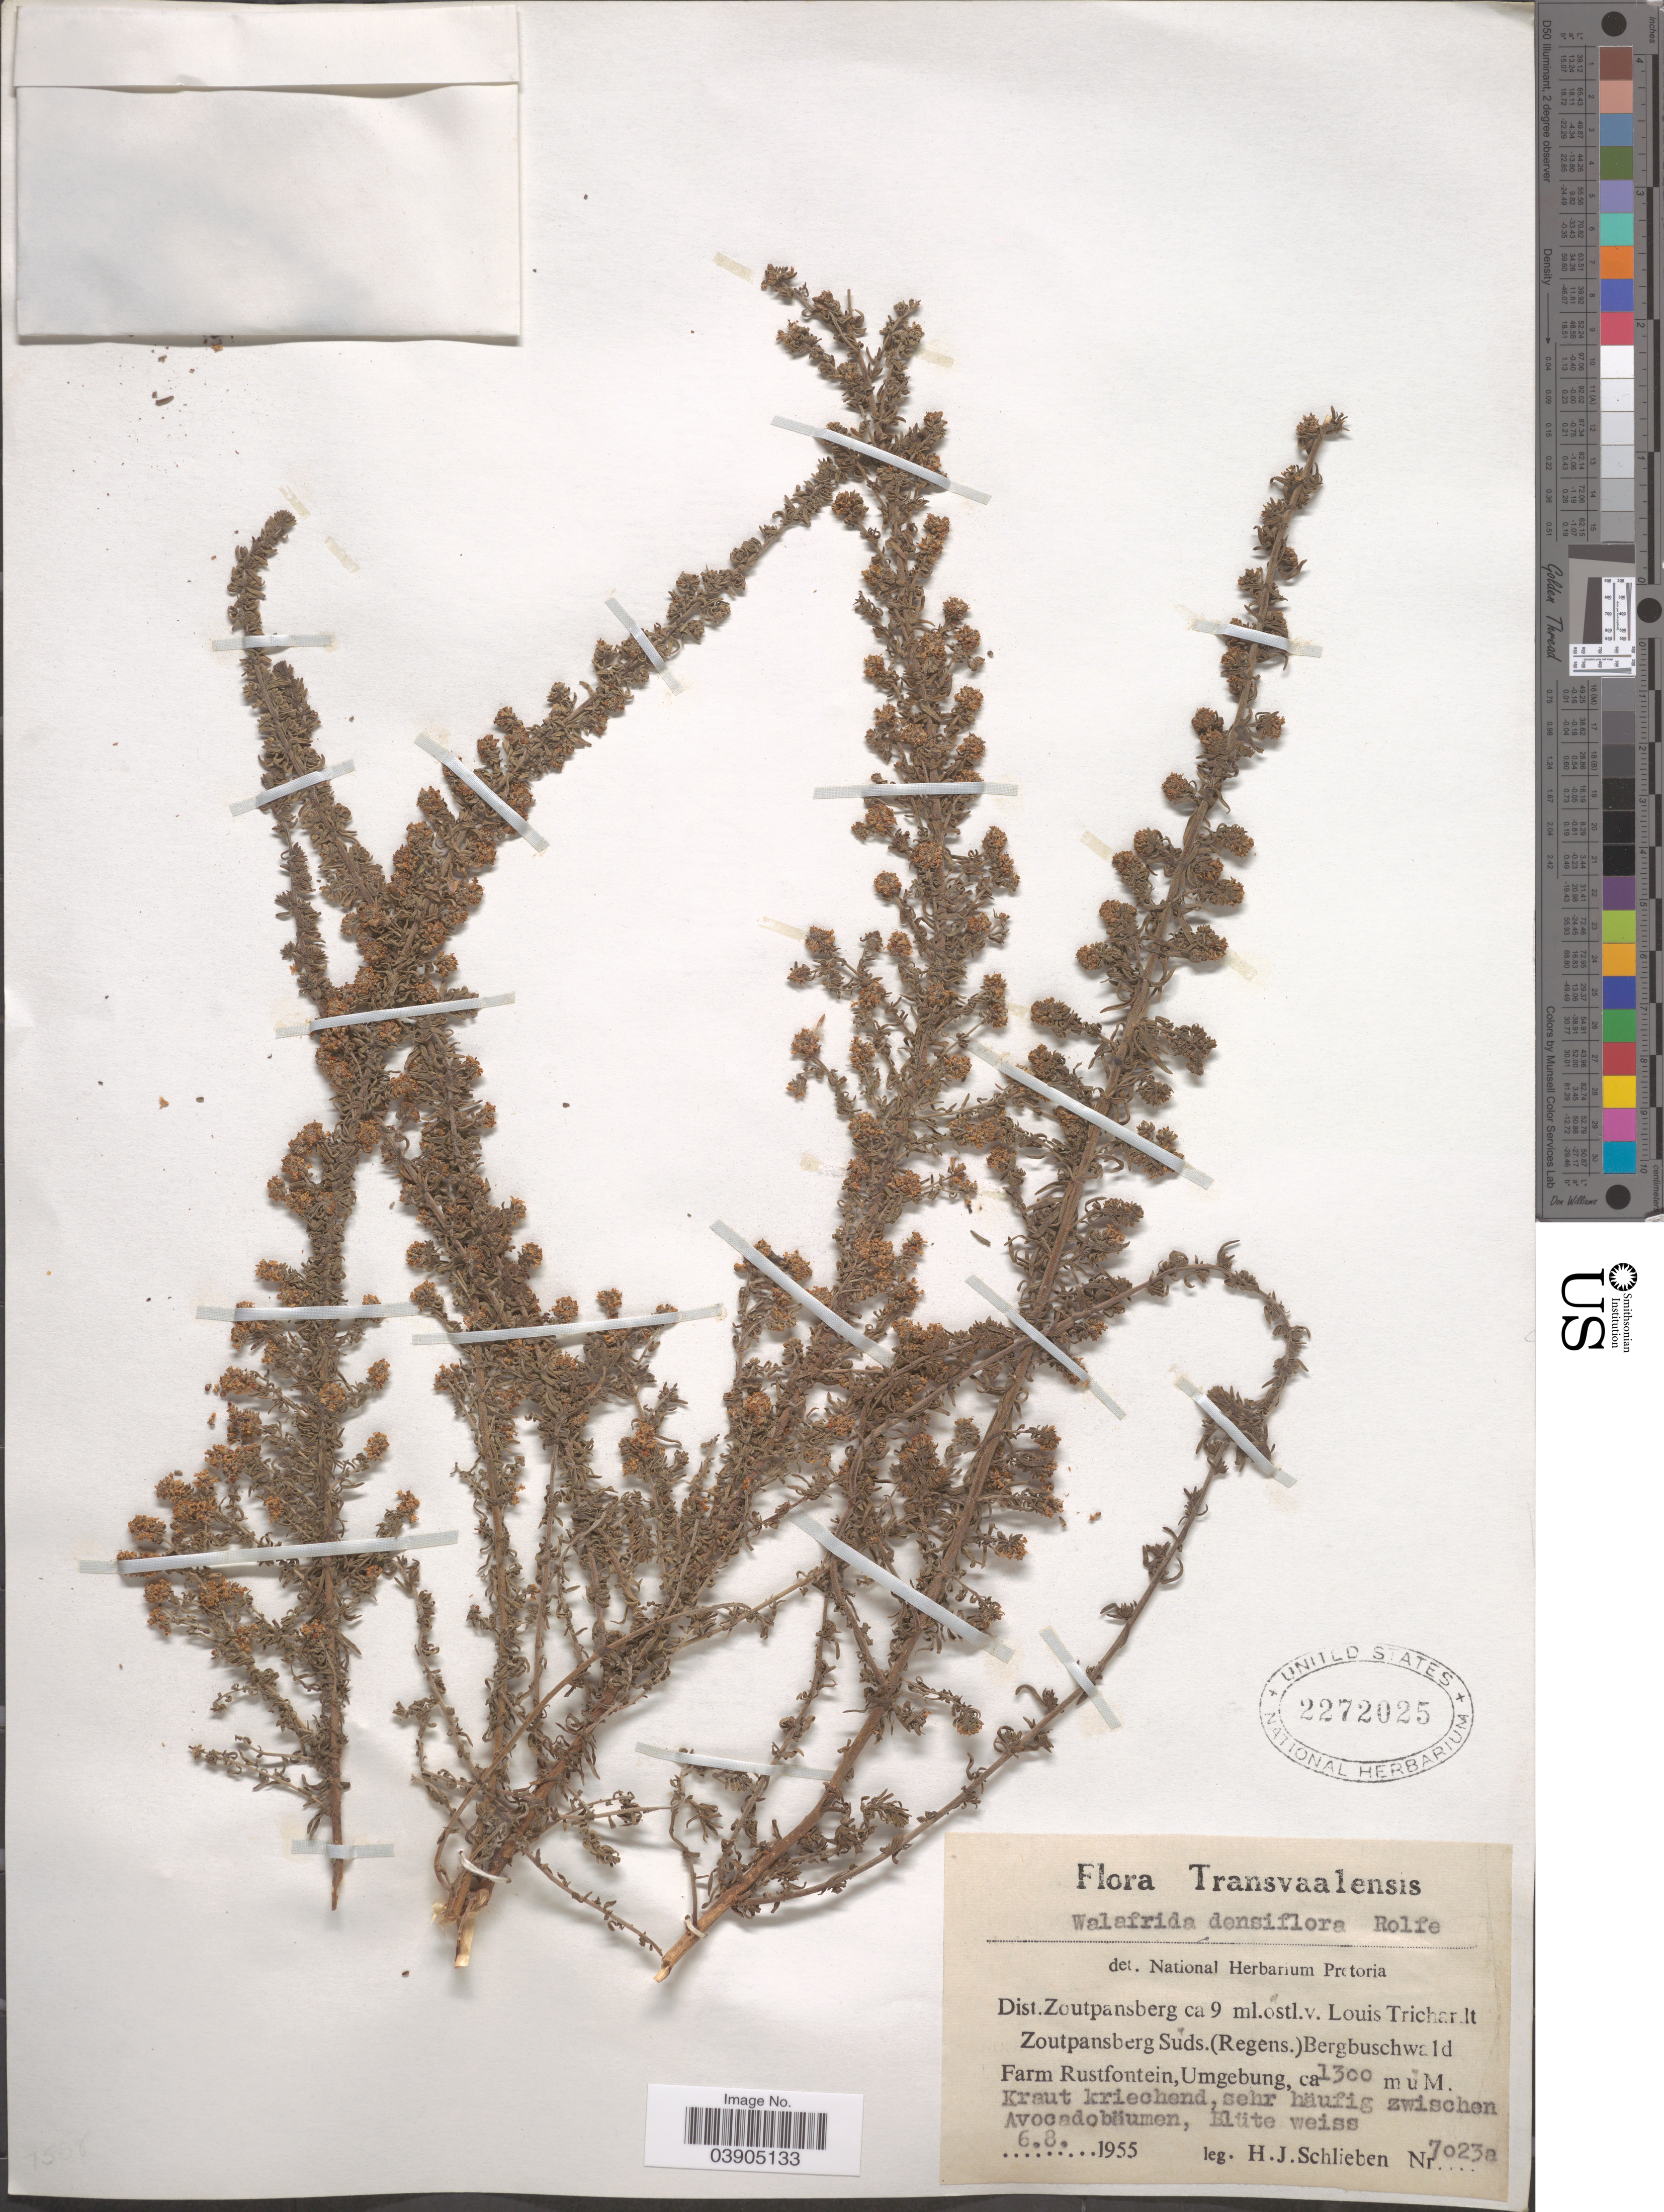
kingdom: Plantae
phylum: Tracheophyta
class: Magnoliopsida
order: Lamiales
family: Scrophulariaceae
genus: Selago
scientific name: Selago densiflora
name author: Rolfe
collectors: H. J. Schlieben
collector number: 7023a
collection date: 1955-08-06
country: South Africa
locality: Dist. Zoutpansberg ca 9 ml.ostl.v. Louis Trichar. It Zoutpansberg Suds. (Regens.) Bergbuschwald Farm Rustfontein, Umgebung.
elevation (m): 1300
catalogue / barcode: US 2272025